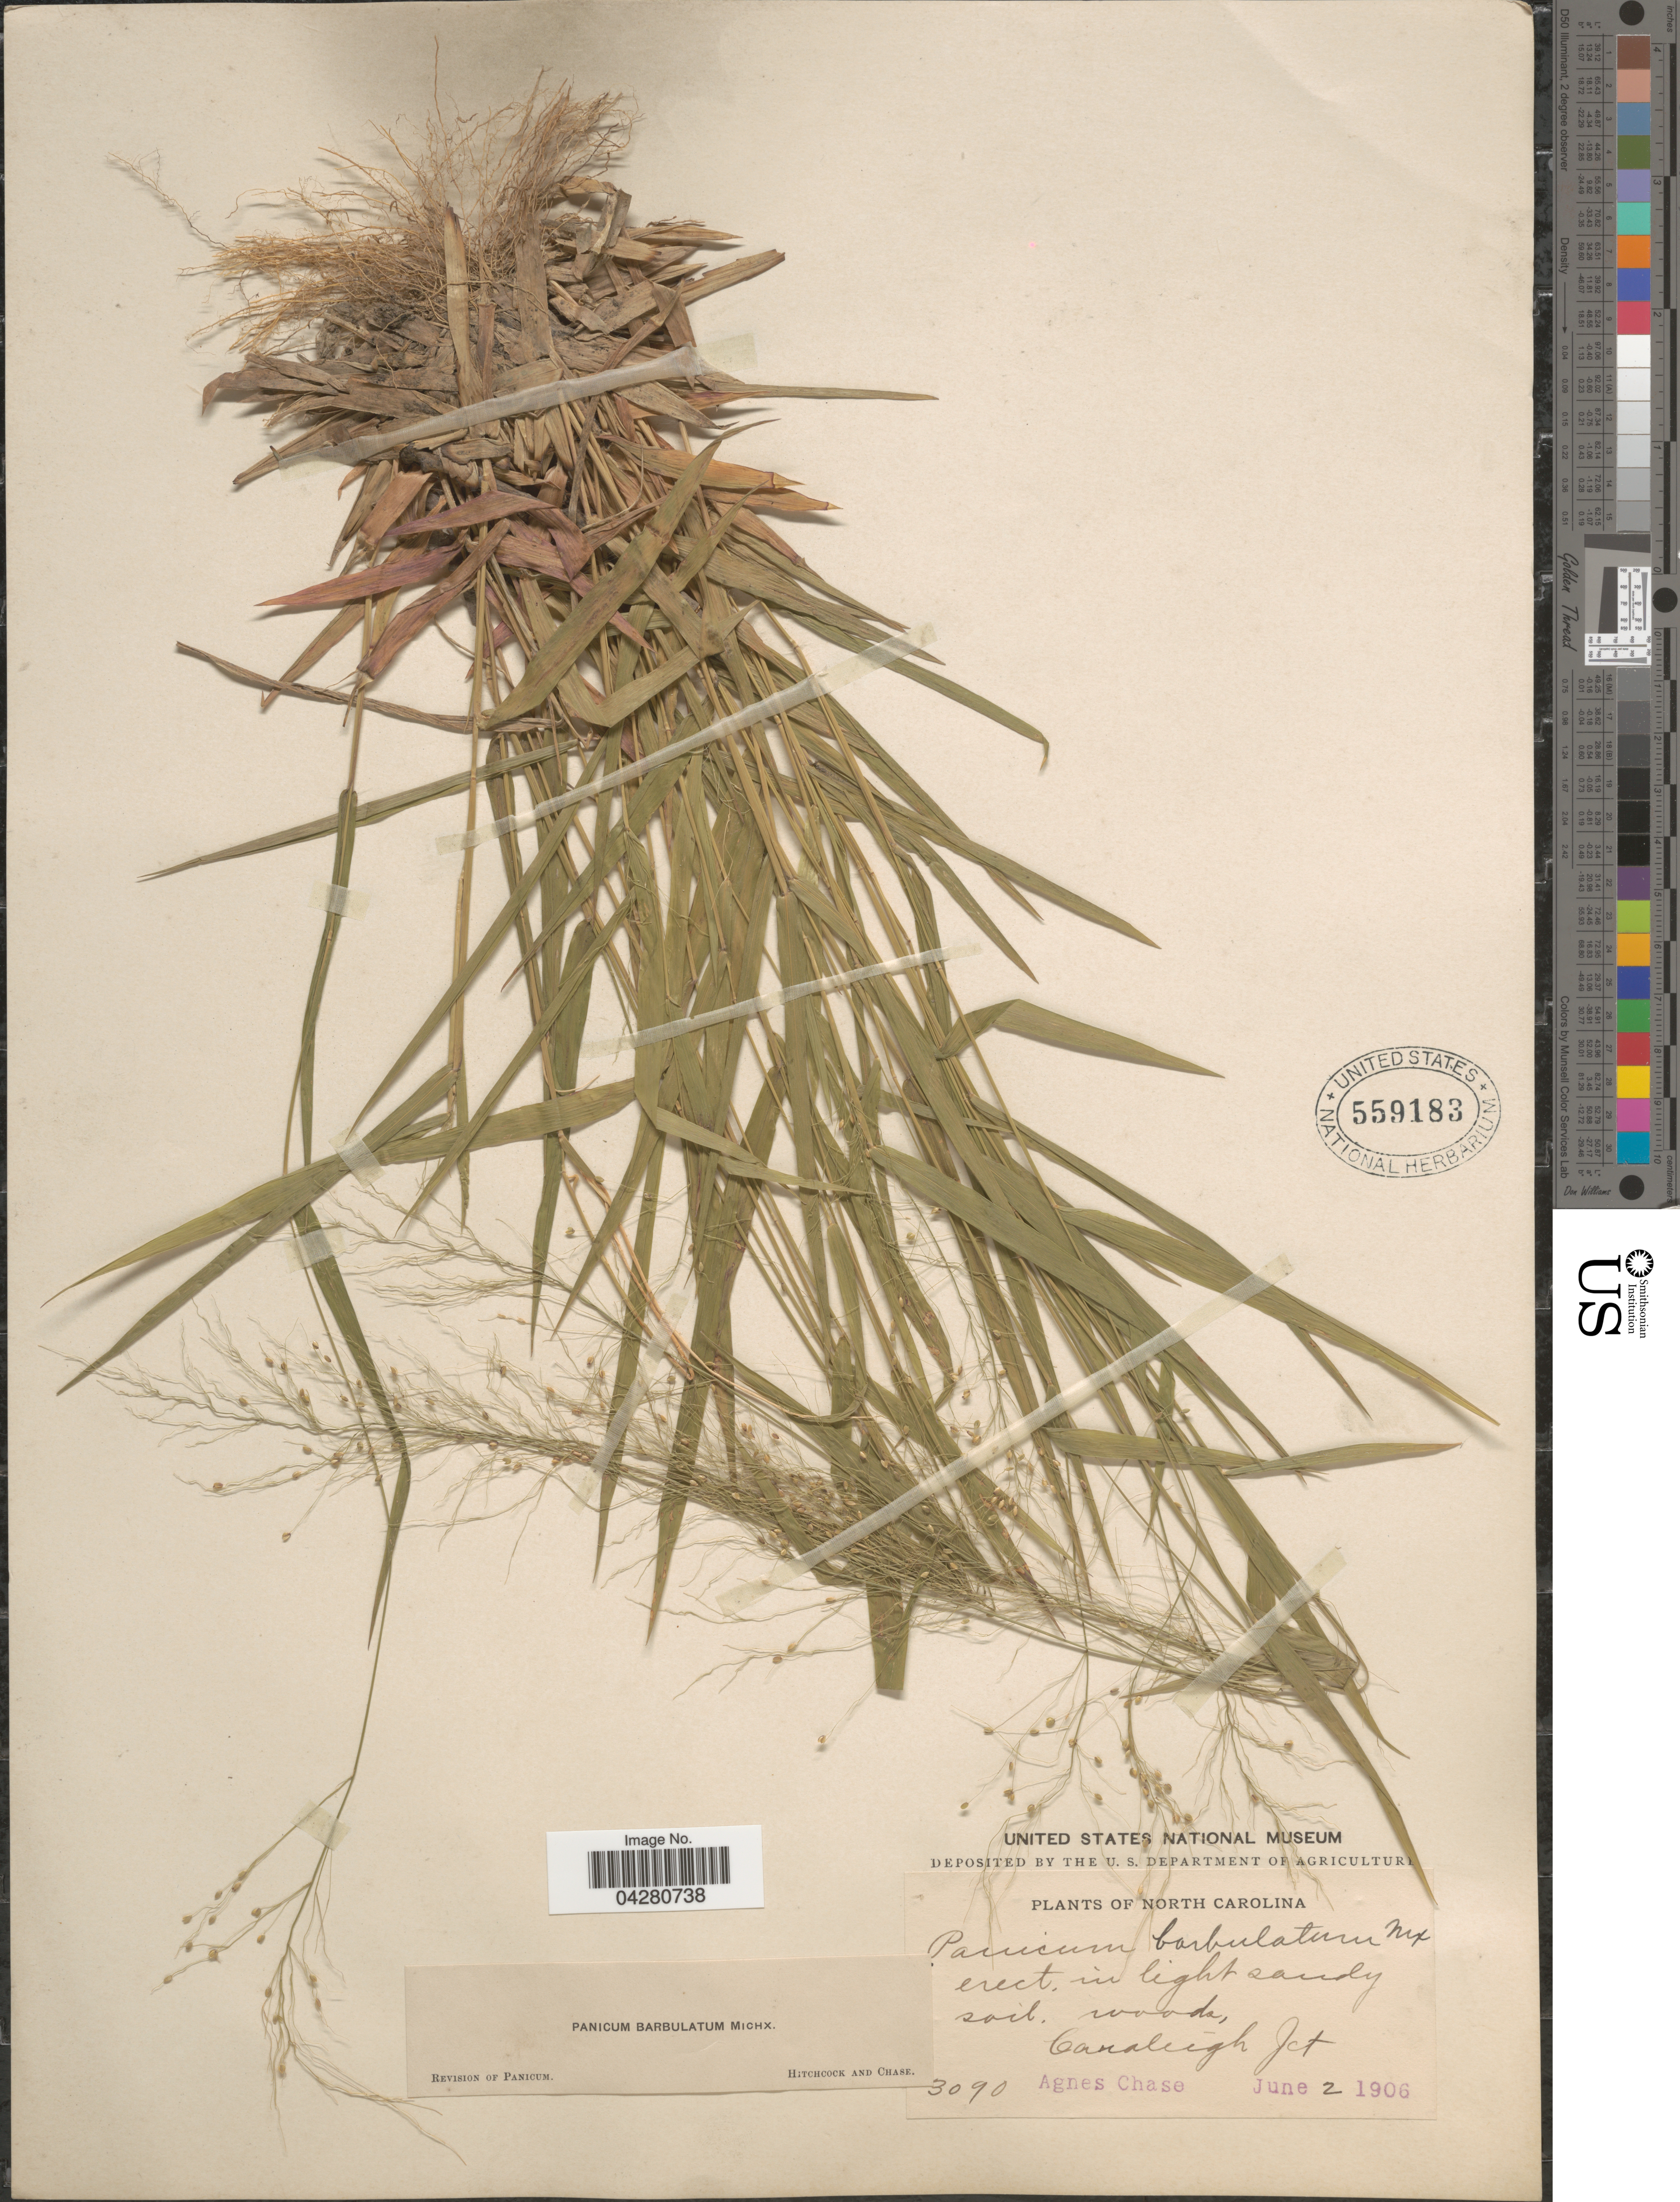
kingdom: Plantae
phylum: Tracheophyta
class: Liliopsida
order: Poales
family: Poaceae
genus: Dichanthelium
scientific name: Dichanthelium dichotomum var. dichotomum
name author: (L.) Gould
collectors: A. Chase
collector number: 3090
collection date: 1906-06-02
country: United States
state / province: North Carolina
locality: Caraleigh Jct.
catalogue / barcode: US 559183